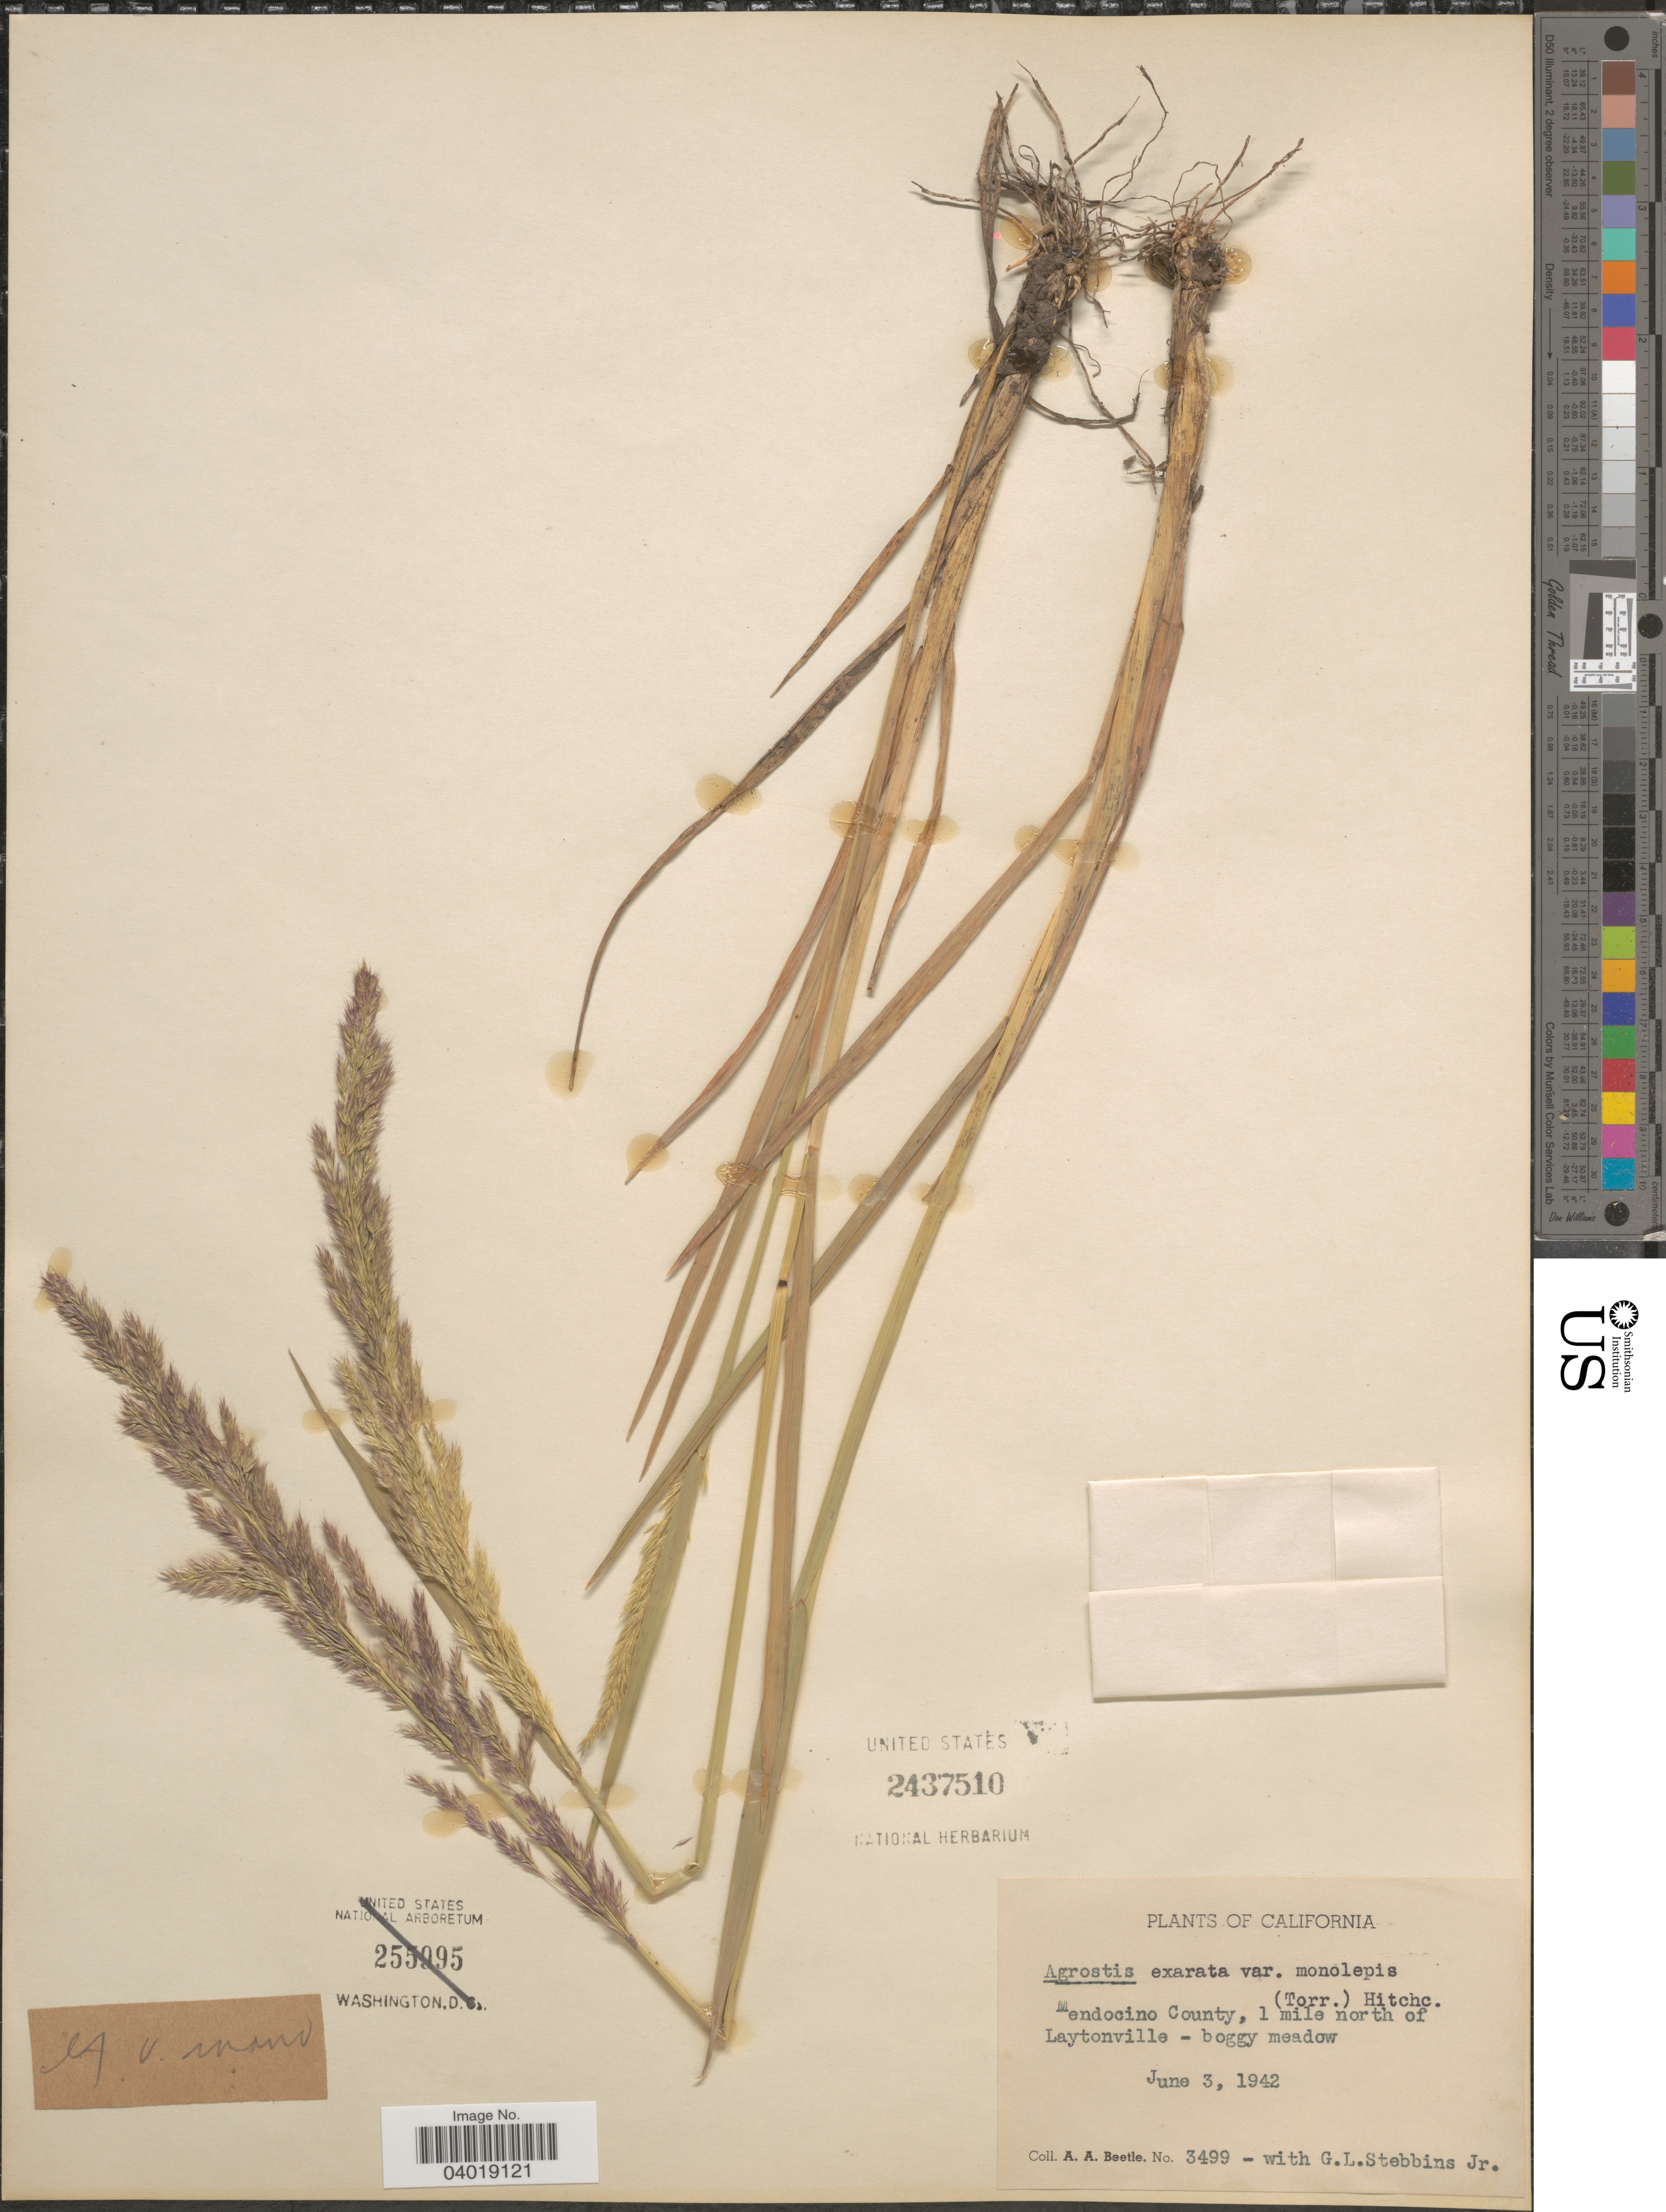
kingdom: Plantae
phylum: Tracheophyta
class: Liliopsida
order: Poales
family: Poaceae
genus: Agrostis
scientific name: Agrostis exarata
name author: Trin.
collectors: A. A. Beetle & G. L. Stebbins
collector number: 3499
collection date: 1942-06-03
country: United States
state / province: California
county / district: Mendocino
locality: Mendocino County, 1 mile north of Laytonville.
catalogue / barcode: US 2437510